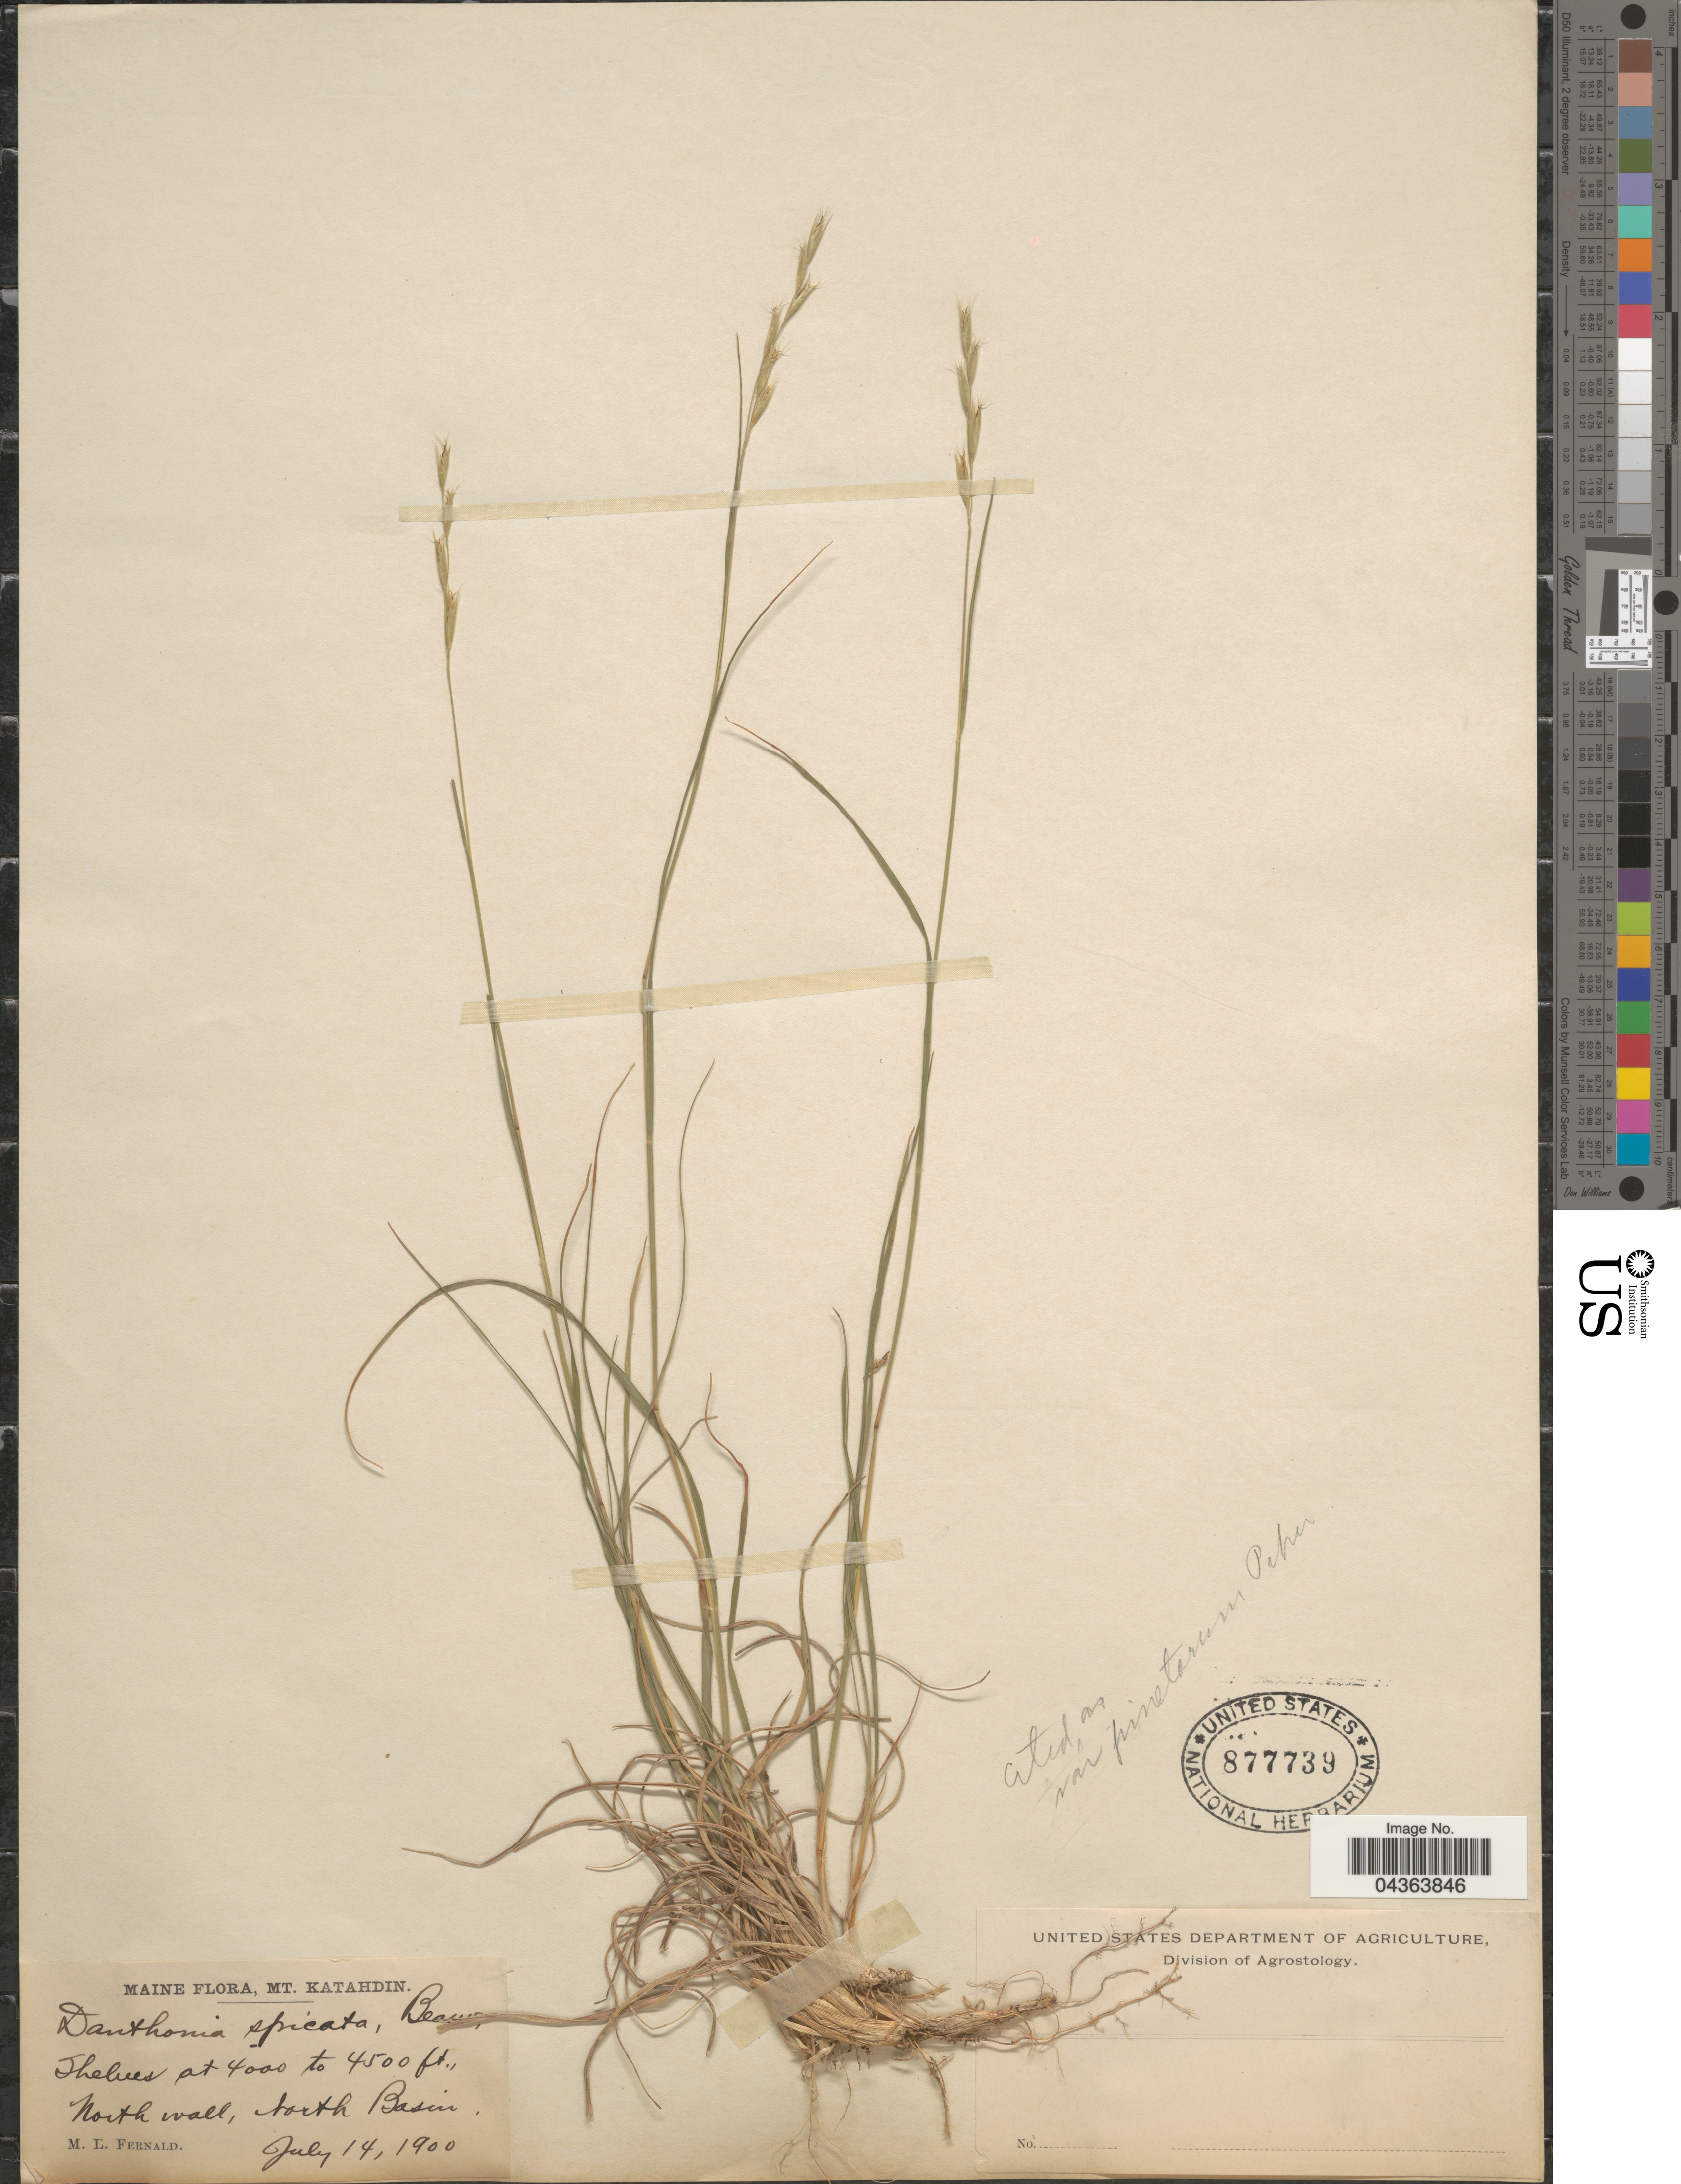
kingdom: Plantae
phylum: Tracheophyta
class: Liliopsida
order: Poales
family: Poaceae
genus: Danthonia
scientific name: Danthonia spicata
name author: (L.) P. Beauv. ex Roem. & Schult.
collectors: M. L. Fernald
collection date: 1900-07-14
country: United States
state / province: Maine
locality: Mt. Katahdin. North wall, North Basin.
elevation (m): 1219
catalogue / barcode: US 877739